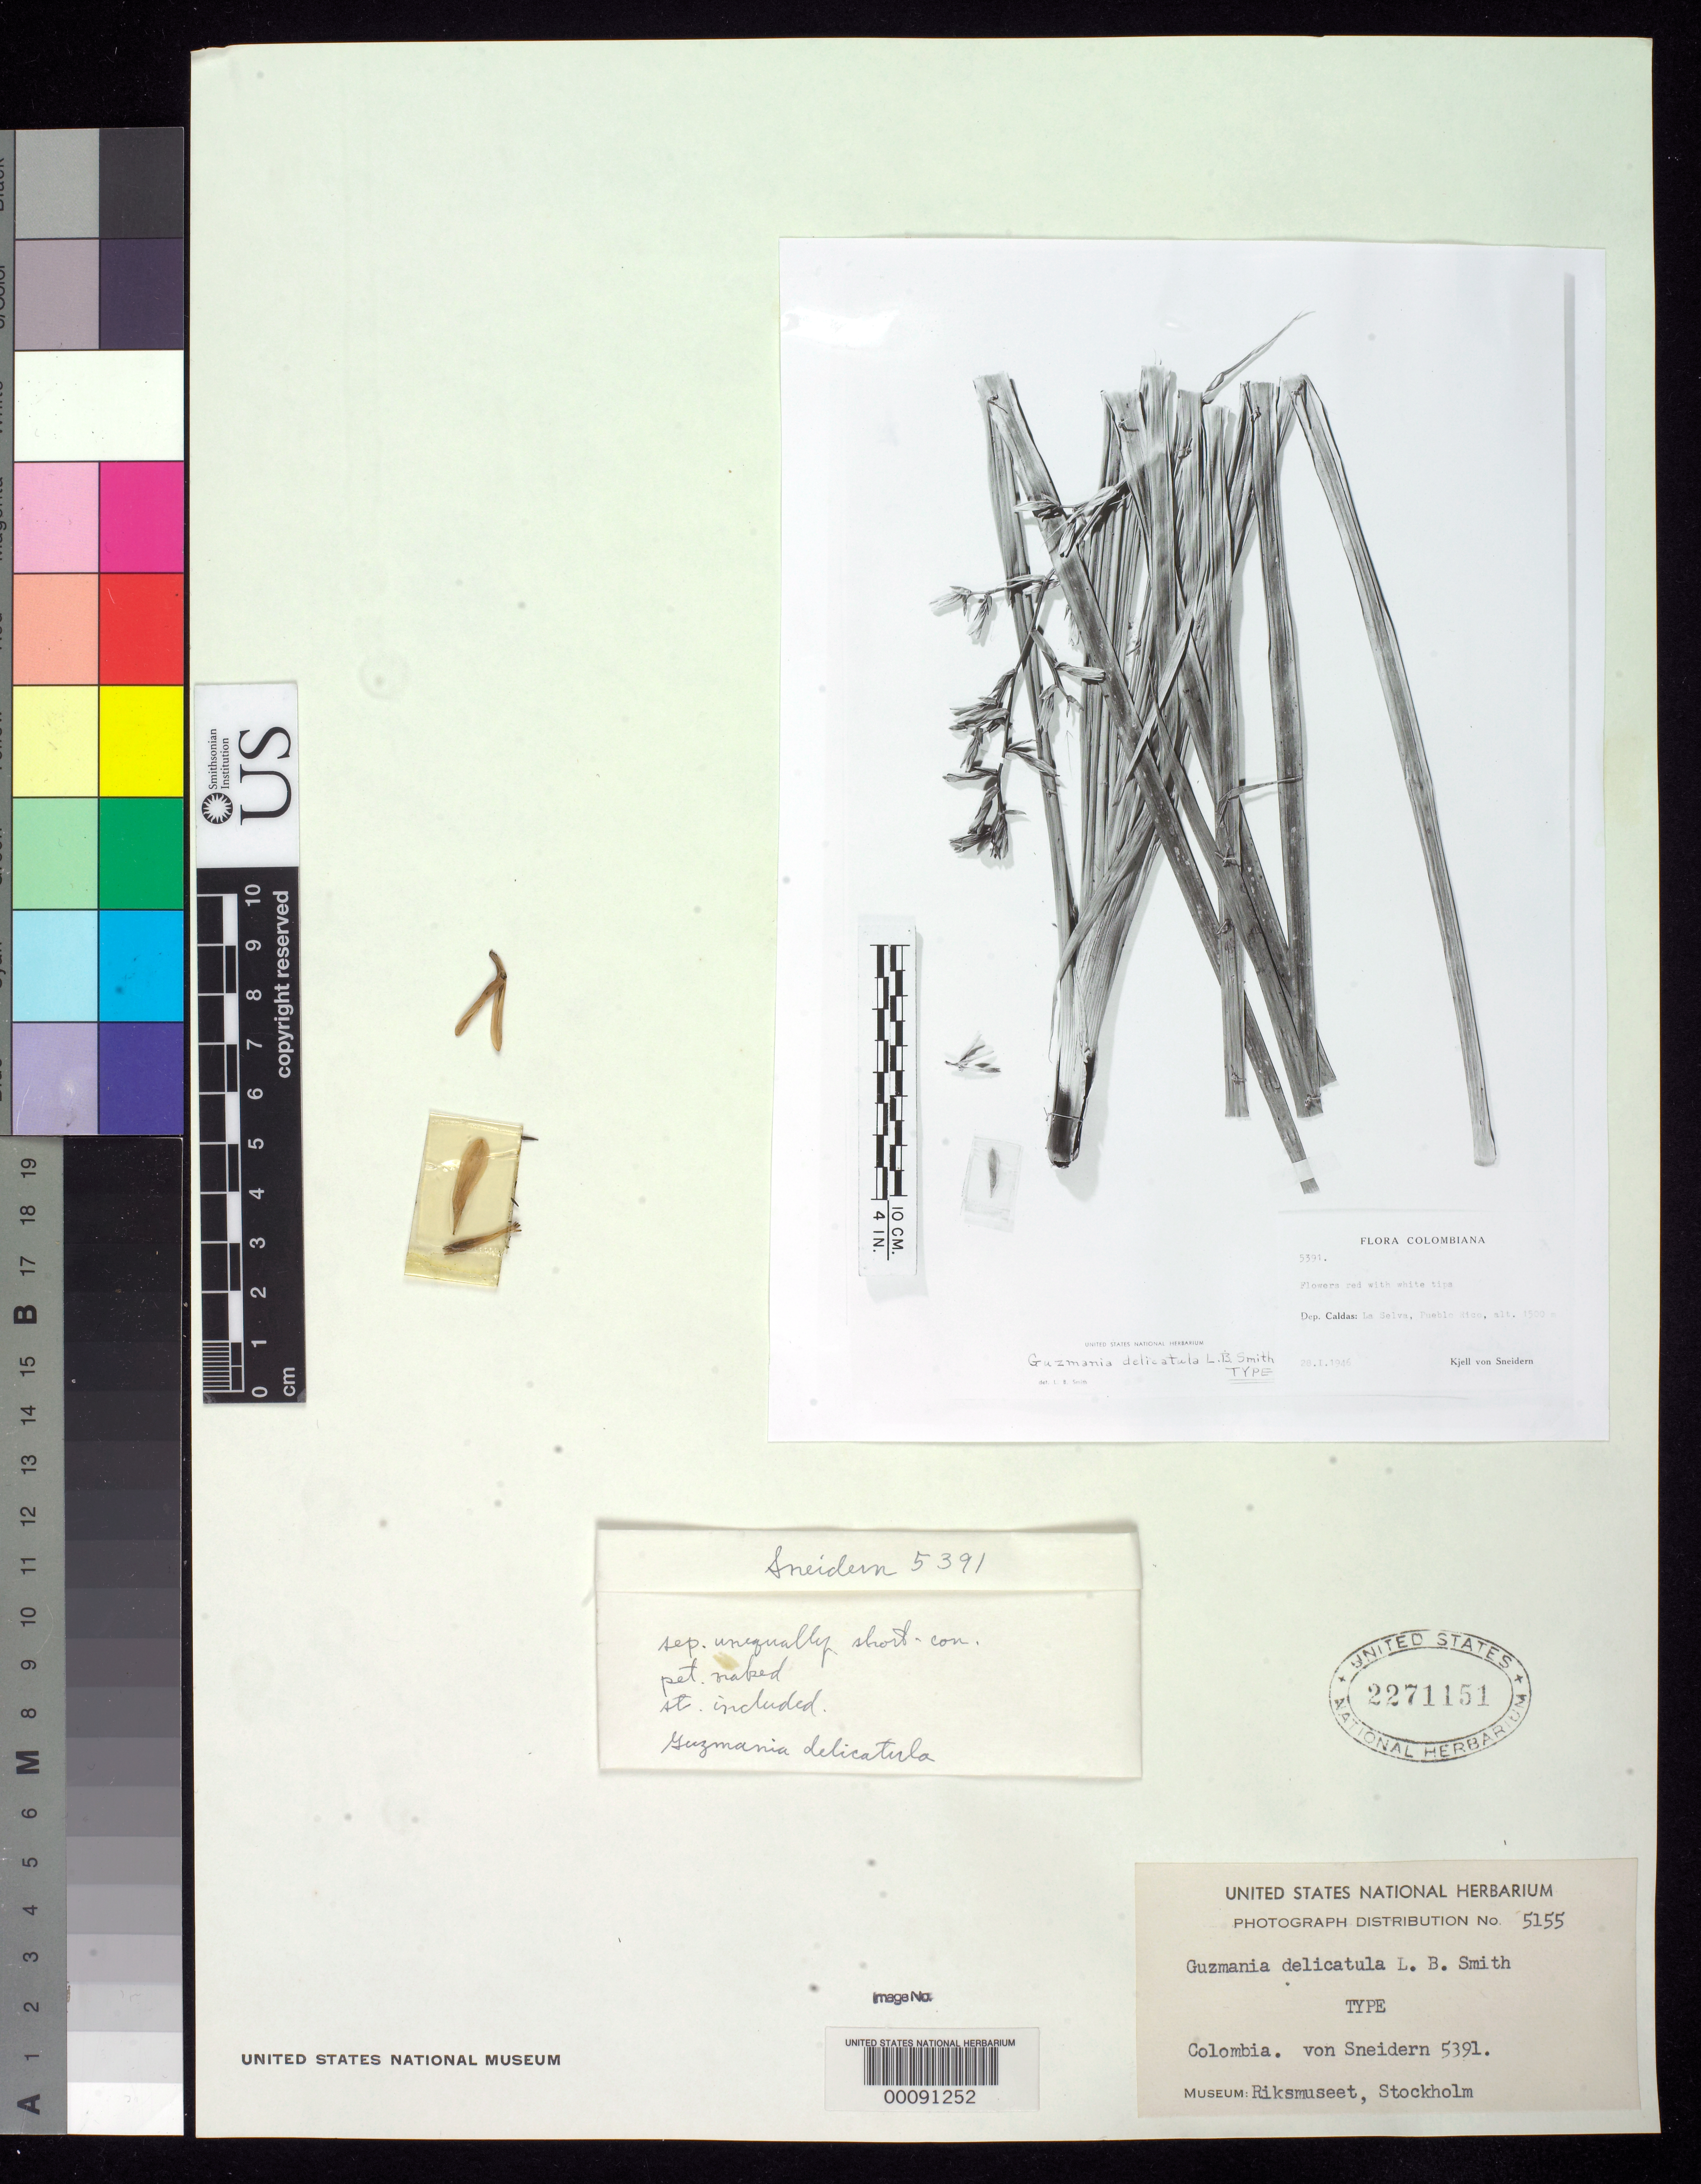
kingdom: Plantae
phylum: Tracheophyta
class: Liliopsida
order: Poales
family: Bromeliaceae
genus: Guzmania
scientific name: Guzmania delicatula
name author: L.B. Sm.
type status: Isotype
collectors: K. von Sneidern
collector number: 5391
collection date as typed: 28 Jan 1946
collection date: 1946-01-28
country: Colombia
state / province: Caldas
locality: La Selva, Pueblo Rico.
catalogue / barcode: US 2271151